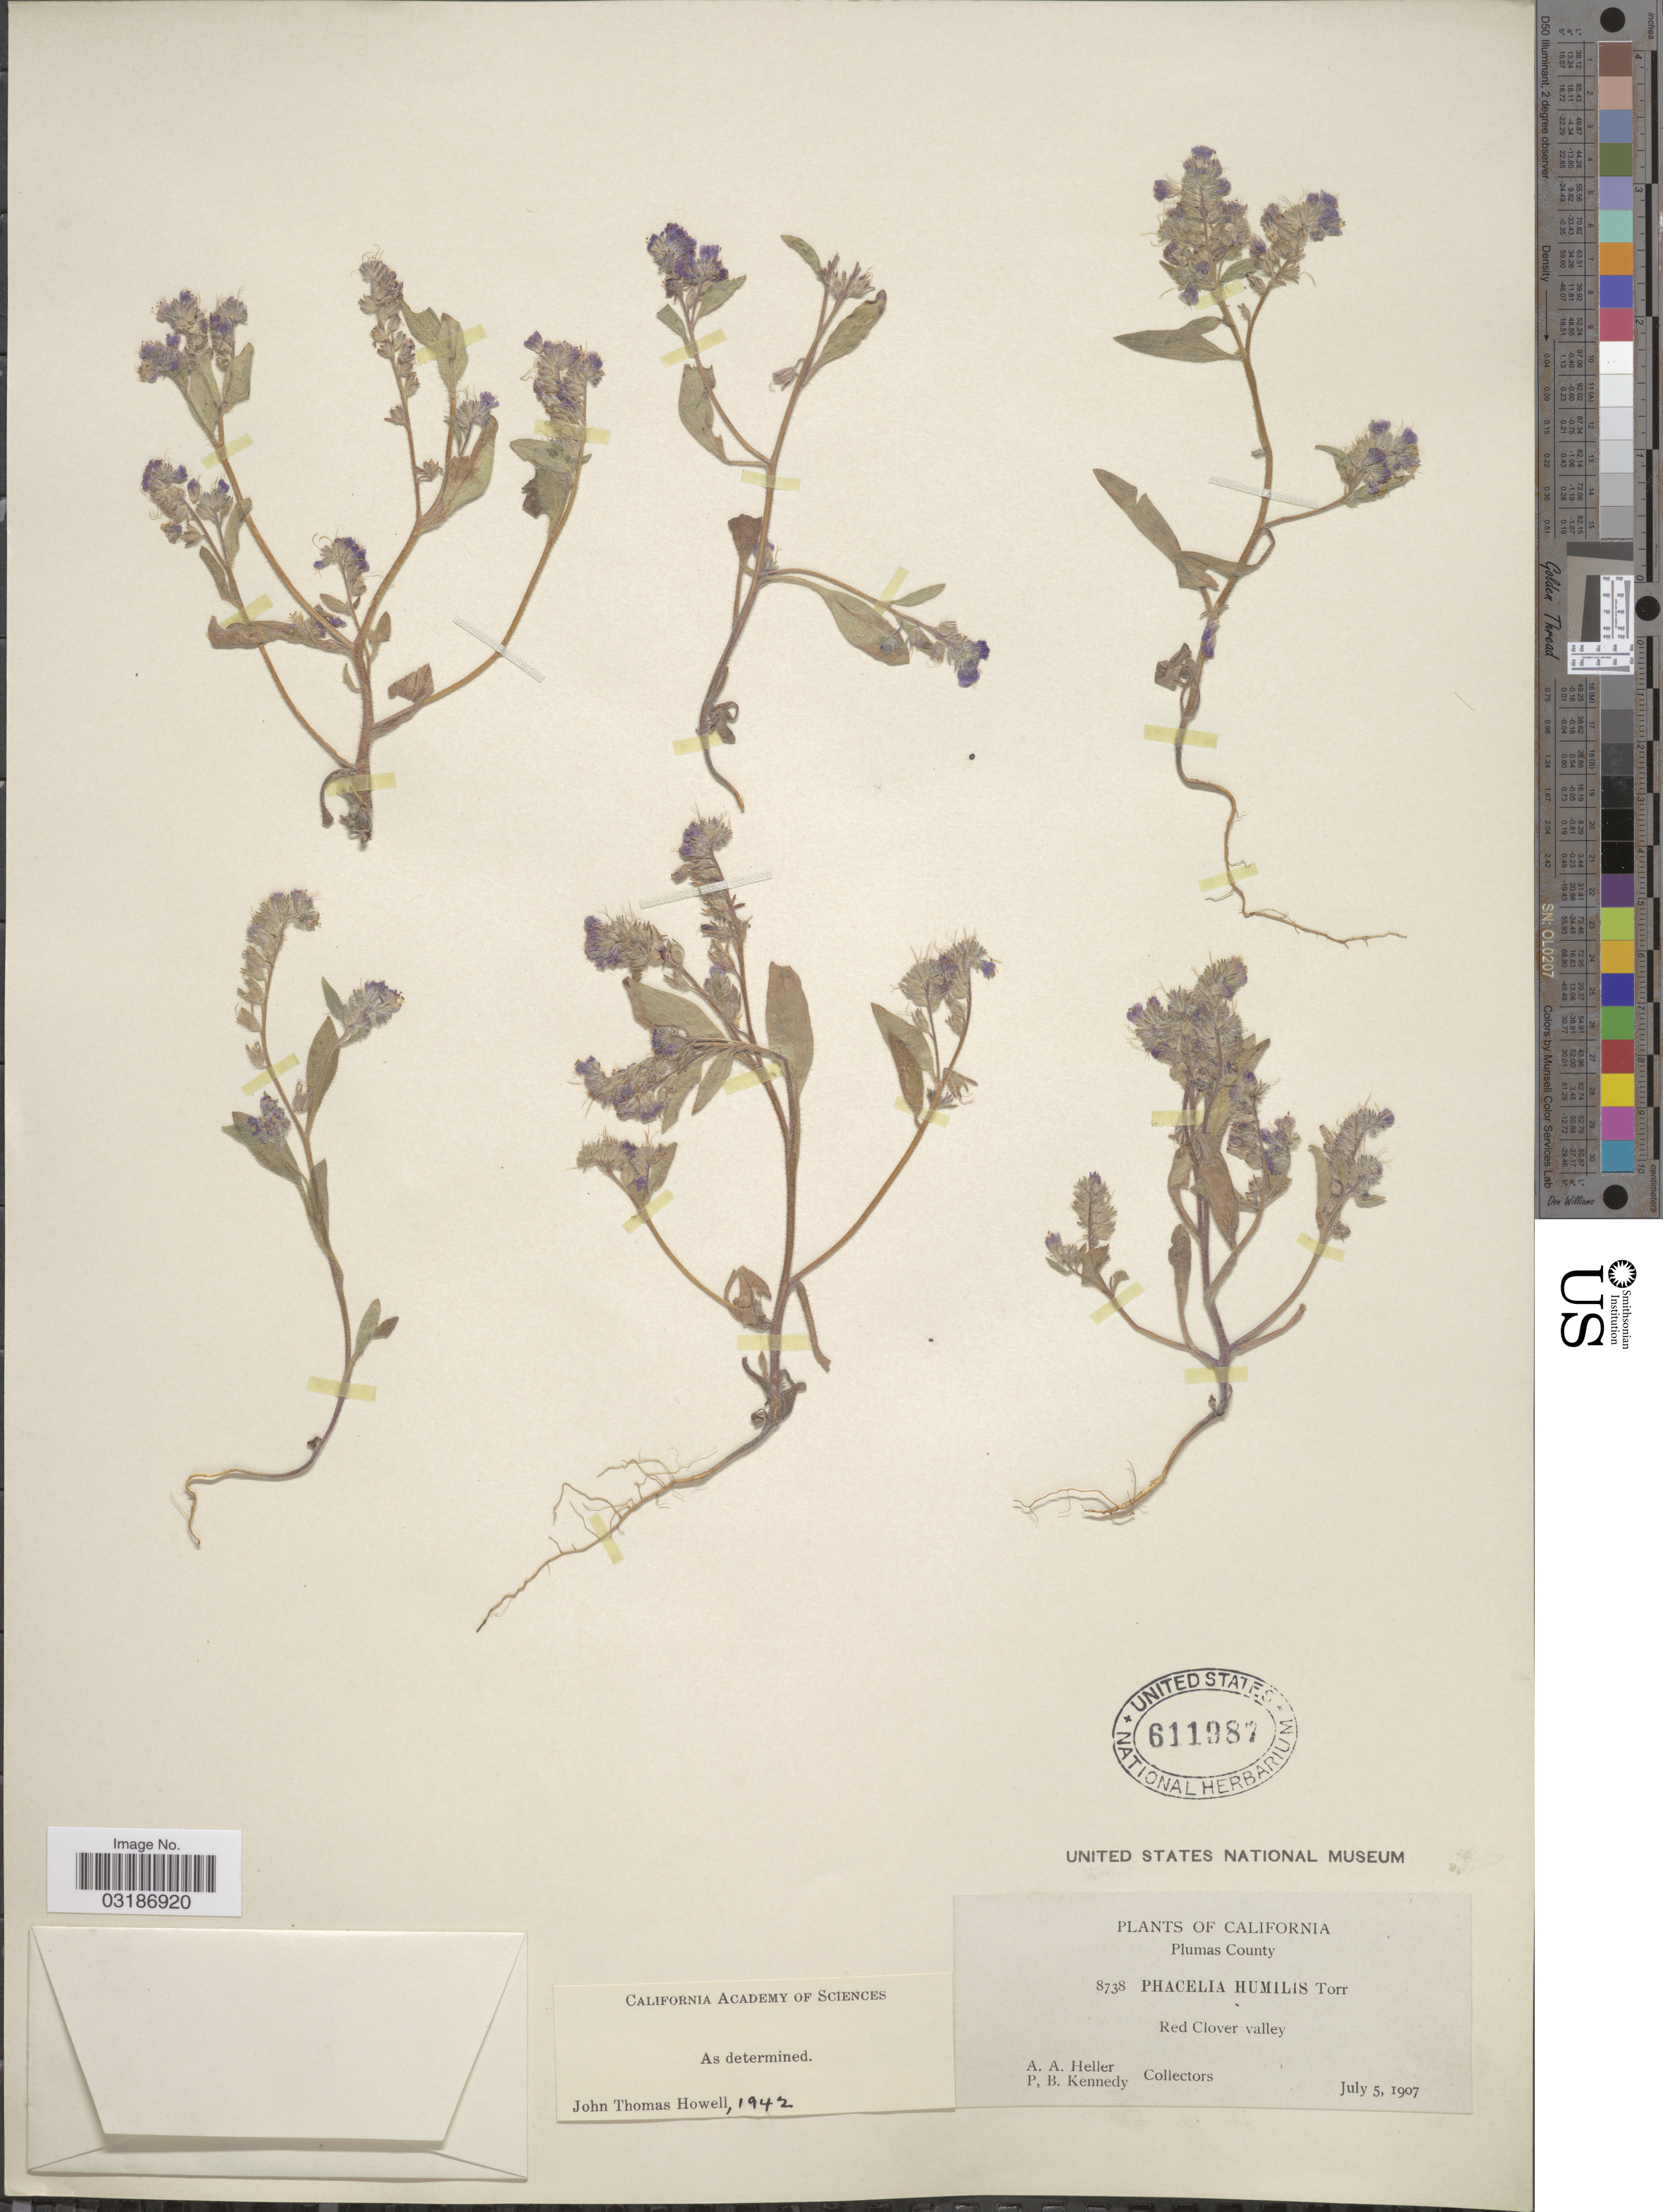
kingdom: Plantae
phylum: Tracheophyta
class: Magnoliopsida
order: Boraginales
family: Hydrophyllaceae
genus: Phacelia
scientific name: Phacelia humilis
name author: Torr. & A. Gray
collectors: A. A. Heller & P. B. Kennedy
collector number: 8738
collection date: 1907-07-05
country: United States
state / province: California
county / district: Plumas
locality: Plumas County. Red Clover valley.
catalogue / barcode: US 611987